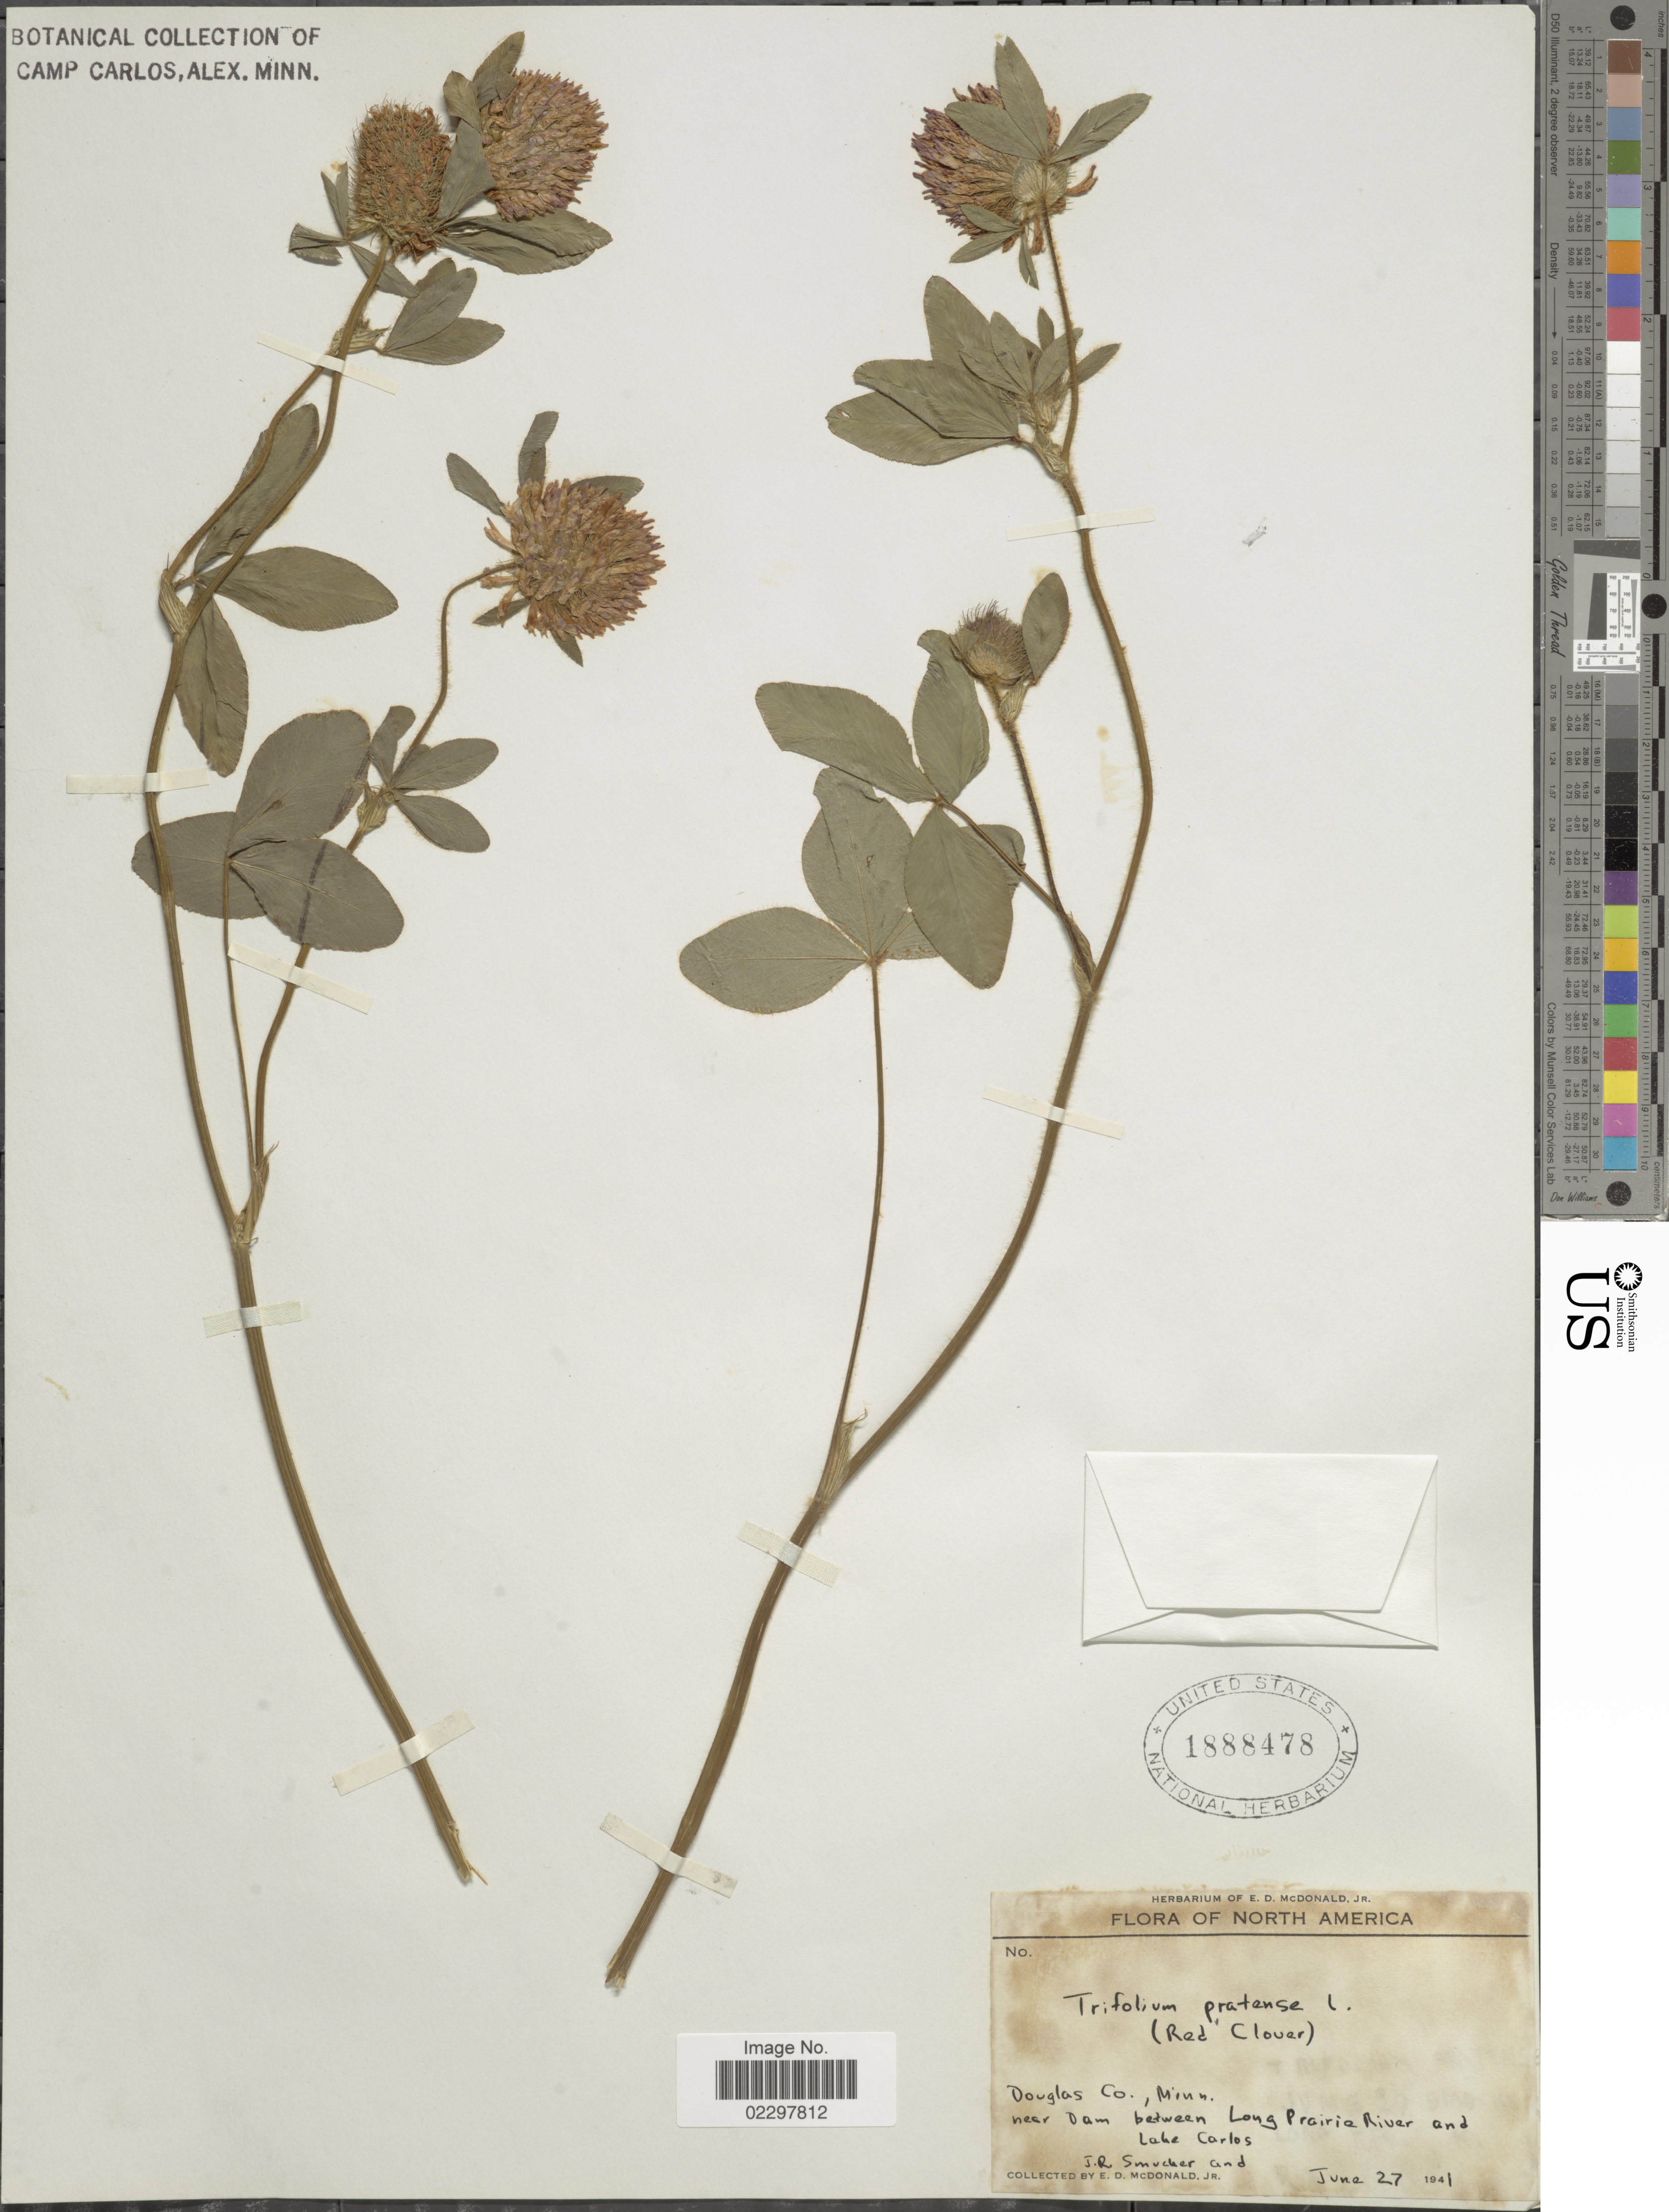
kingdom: Plantae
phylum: Tracheophyta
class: Magnoliopsida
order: Fabales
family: Fabaceae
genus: Trifolium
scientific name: Trifolium pratense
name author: L.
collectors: E. D. McDonald Jr. & J. Smucker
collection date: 1941-06-27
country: United States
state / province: Minnesota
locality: Douglas Co., near Dam between Long Prairia River and Lake Carlos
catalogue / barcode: US 1888478